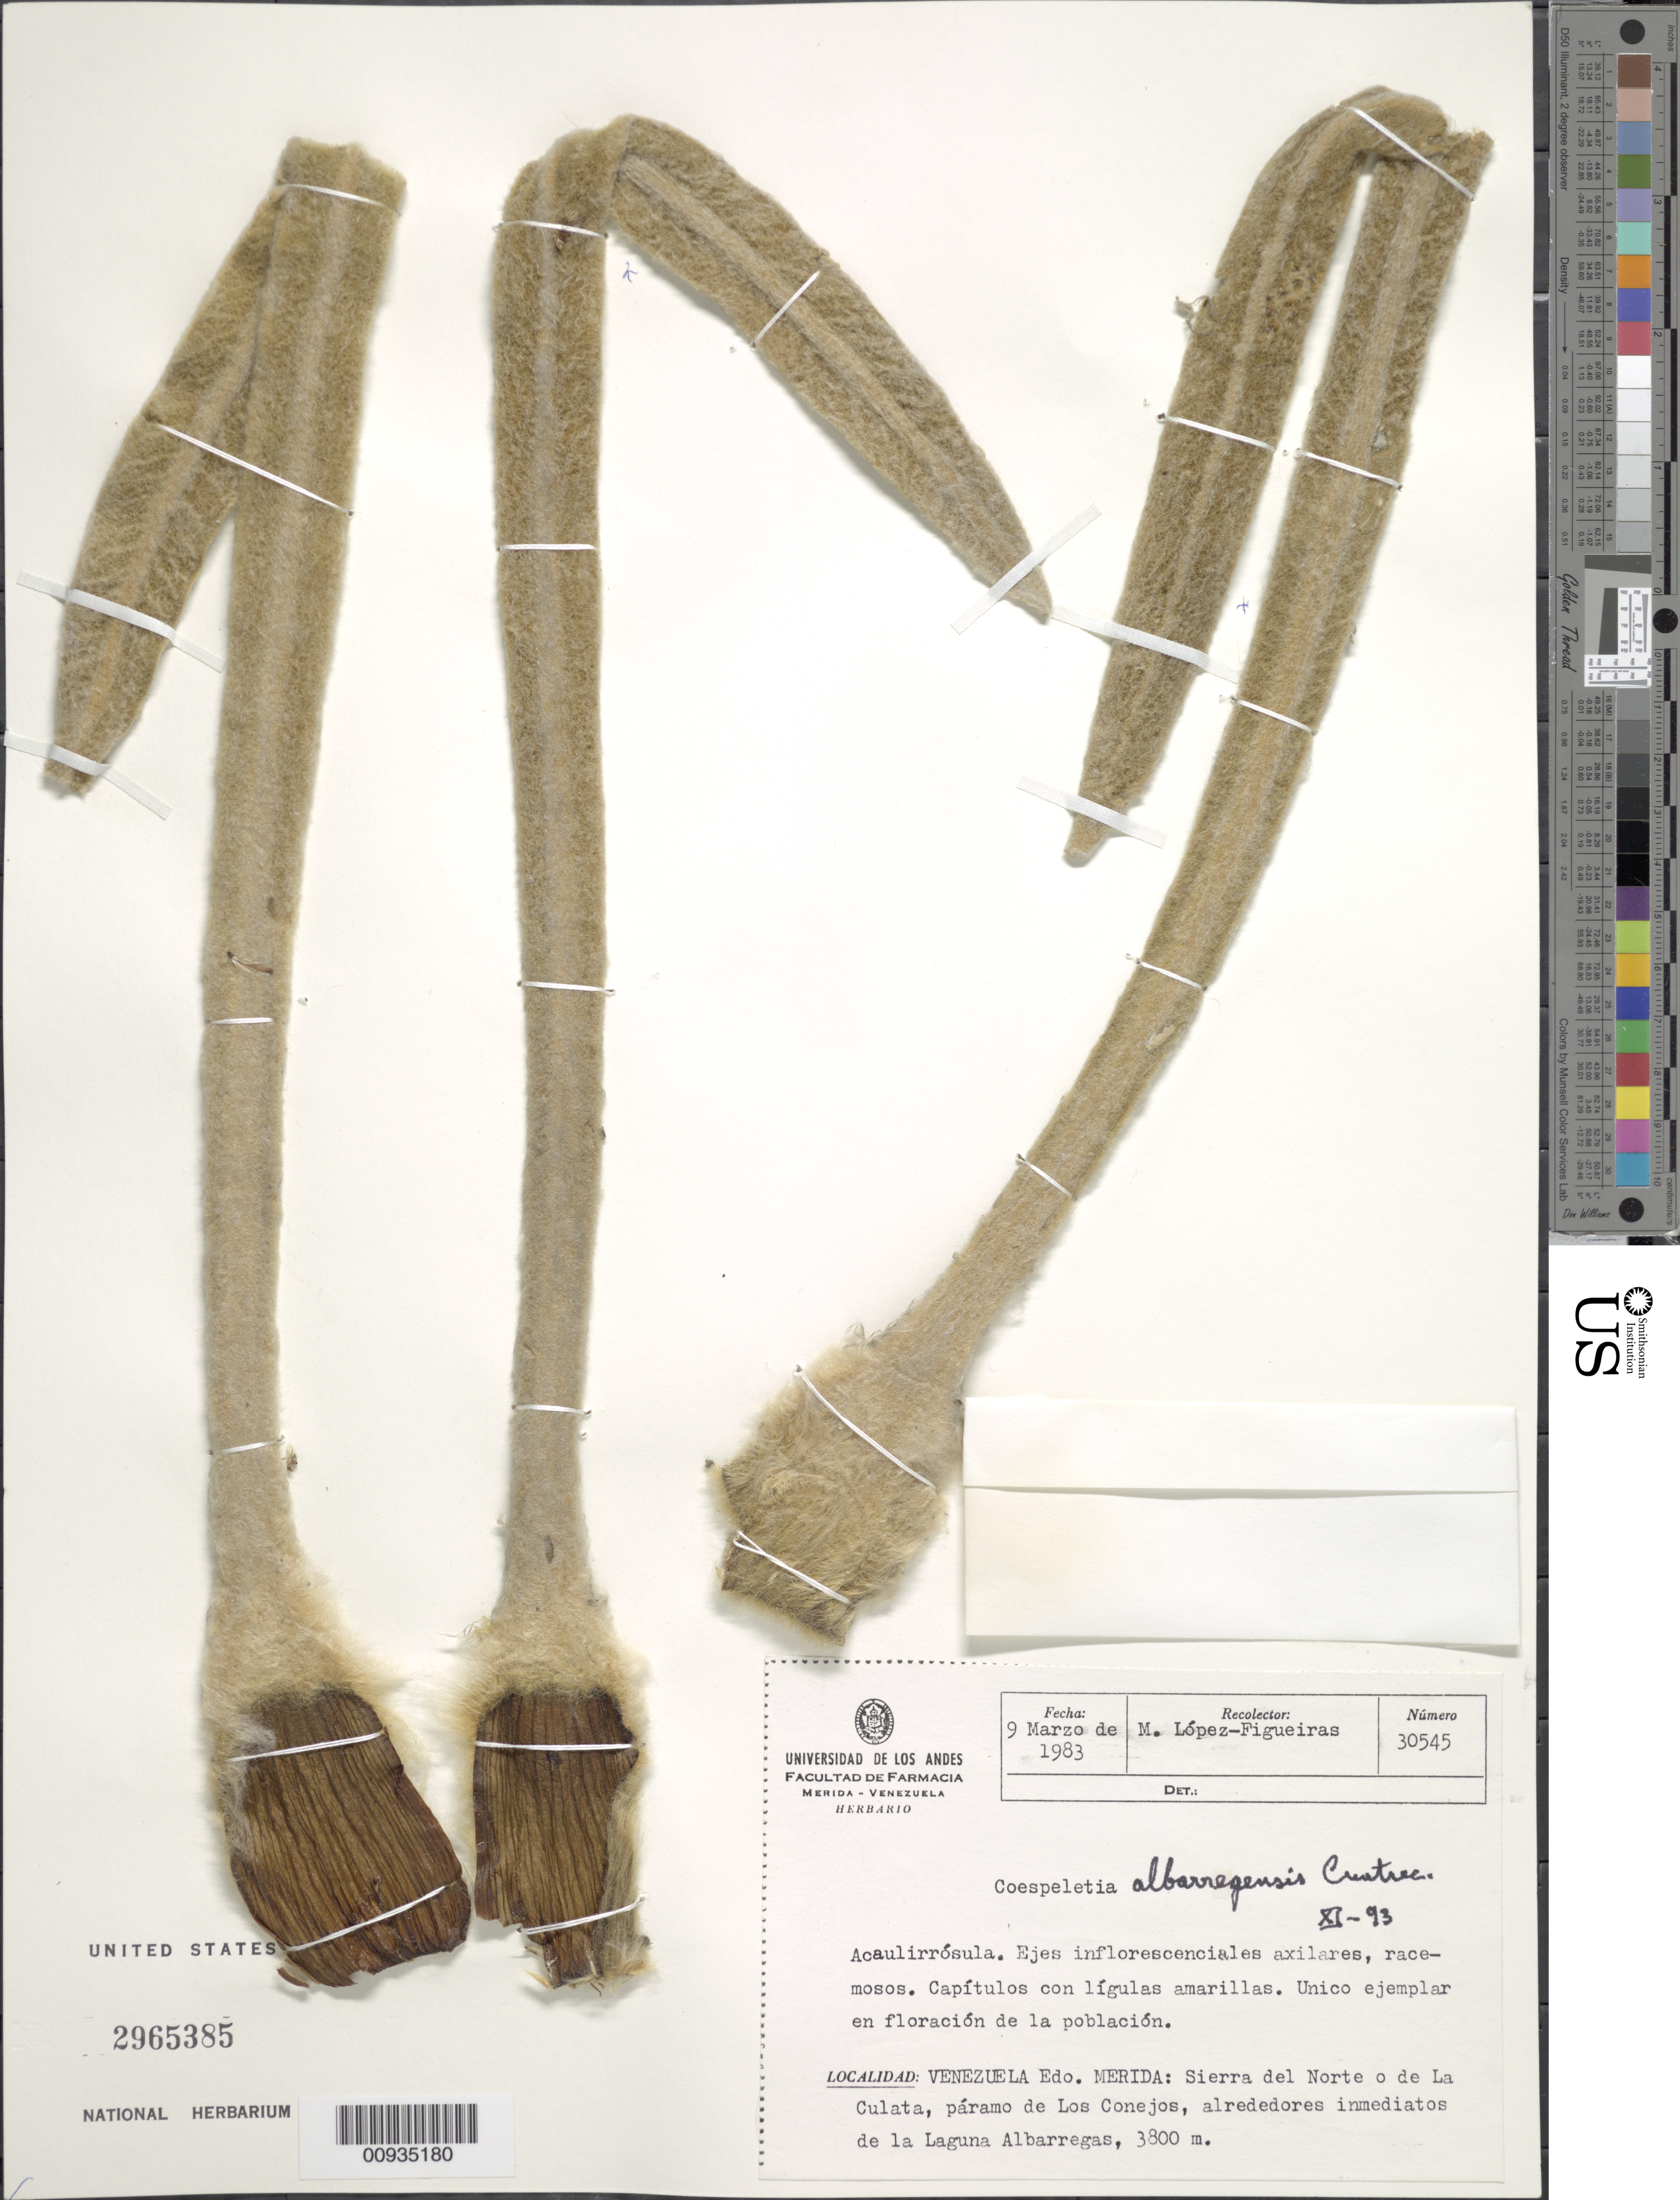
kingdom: Plantae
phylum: Tracheophyta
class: Magnoliopsida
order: Asterales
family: Asteraceae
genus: Coespeletia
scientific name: Coespeletia albarregensis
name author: Cuatrec.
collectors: M. López Figueiras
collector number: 30545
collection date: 1983-03-09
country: Venezuela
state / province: Mérida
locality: Sierra del Norte o de La Culata, paramo de Los Conejos, alrededores inmediade la Laguna Albarregas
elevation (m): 3800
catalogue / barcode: US 2965385